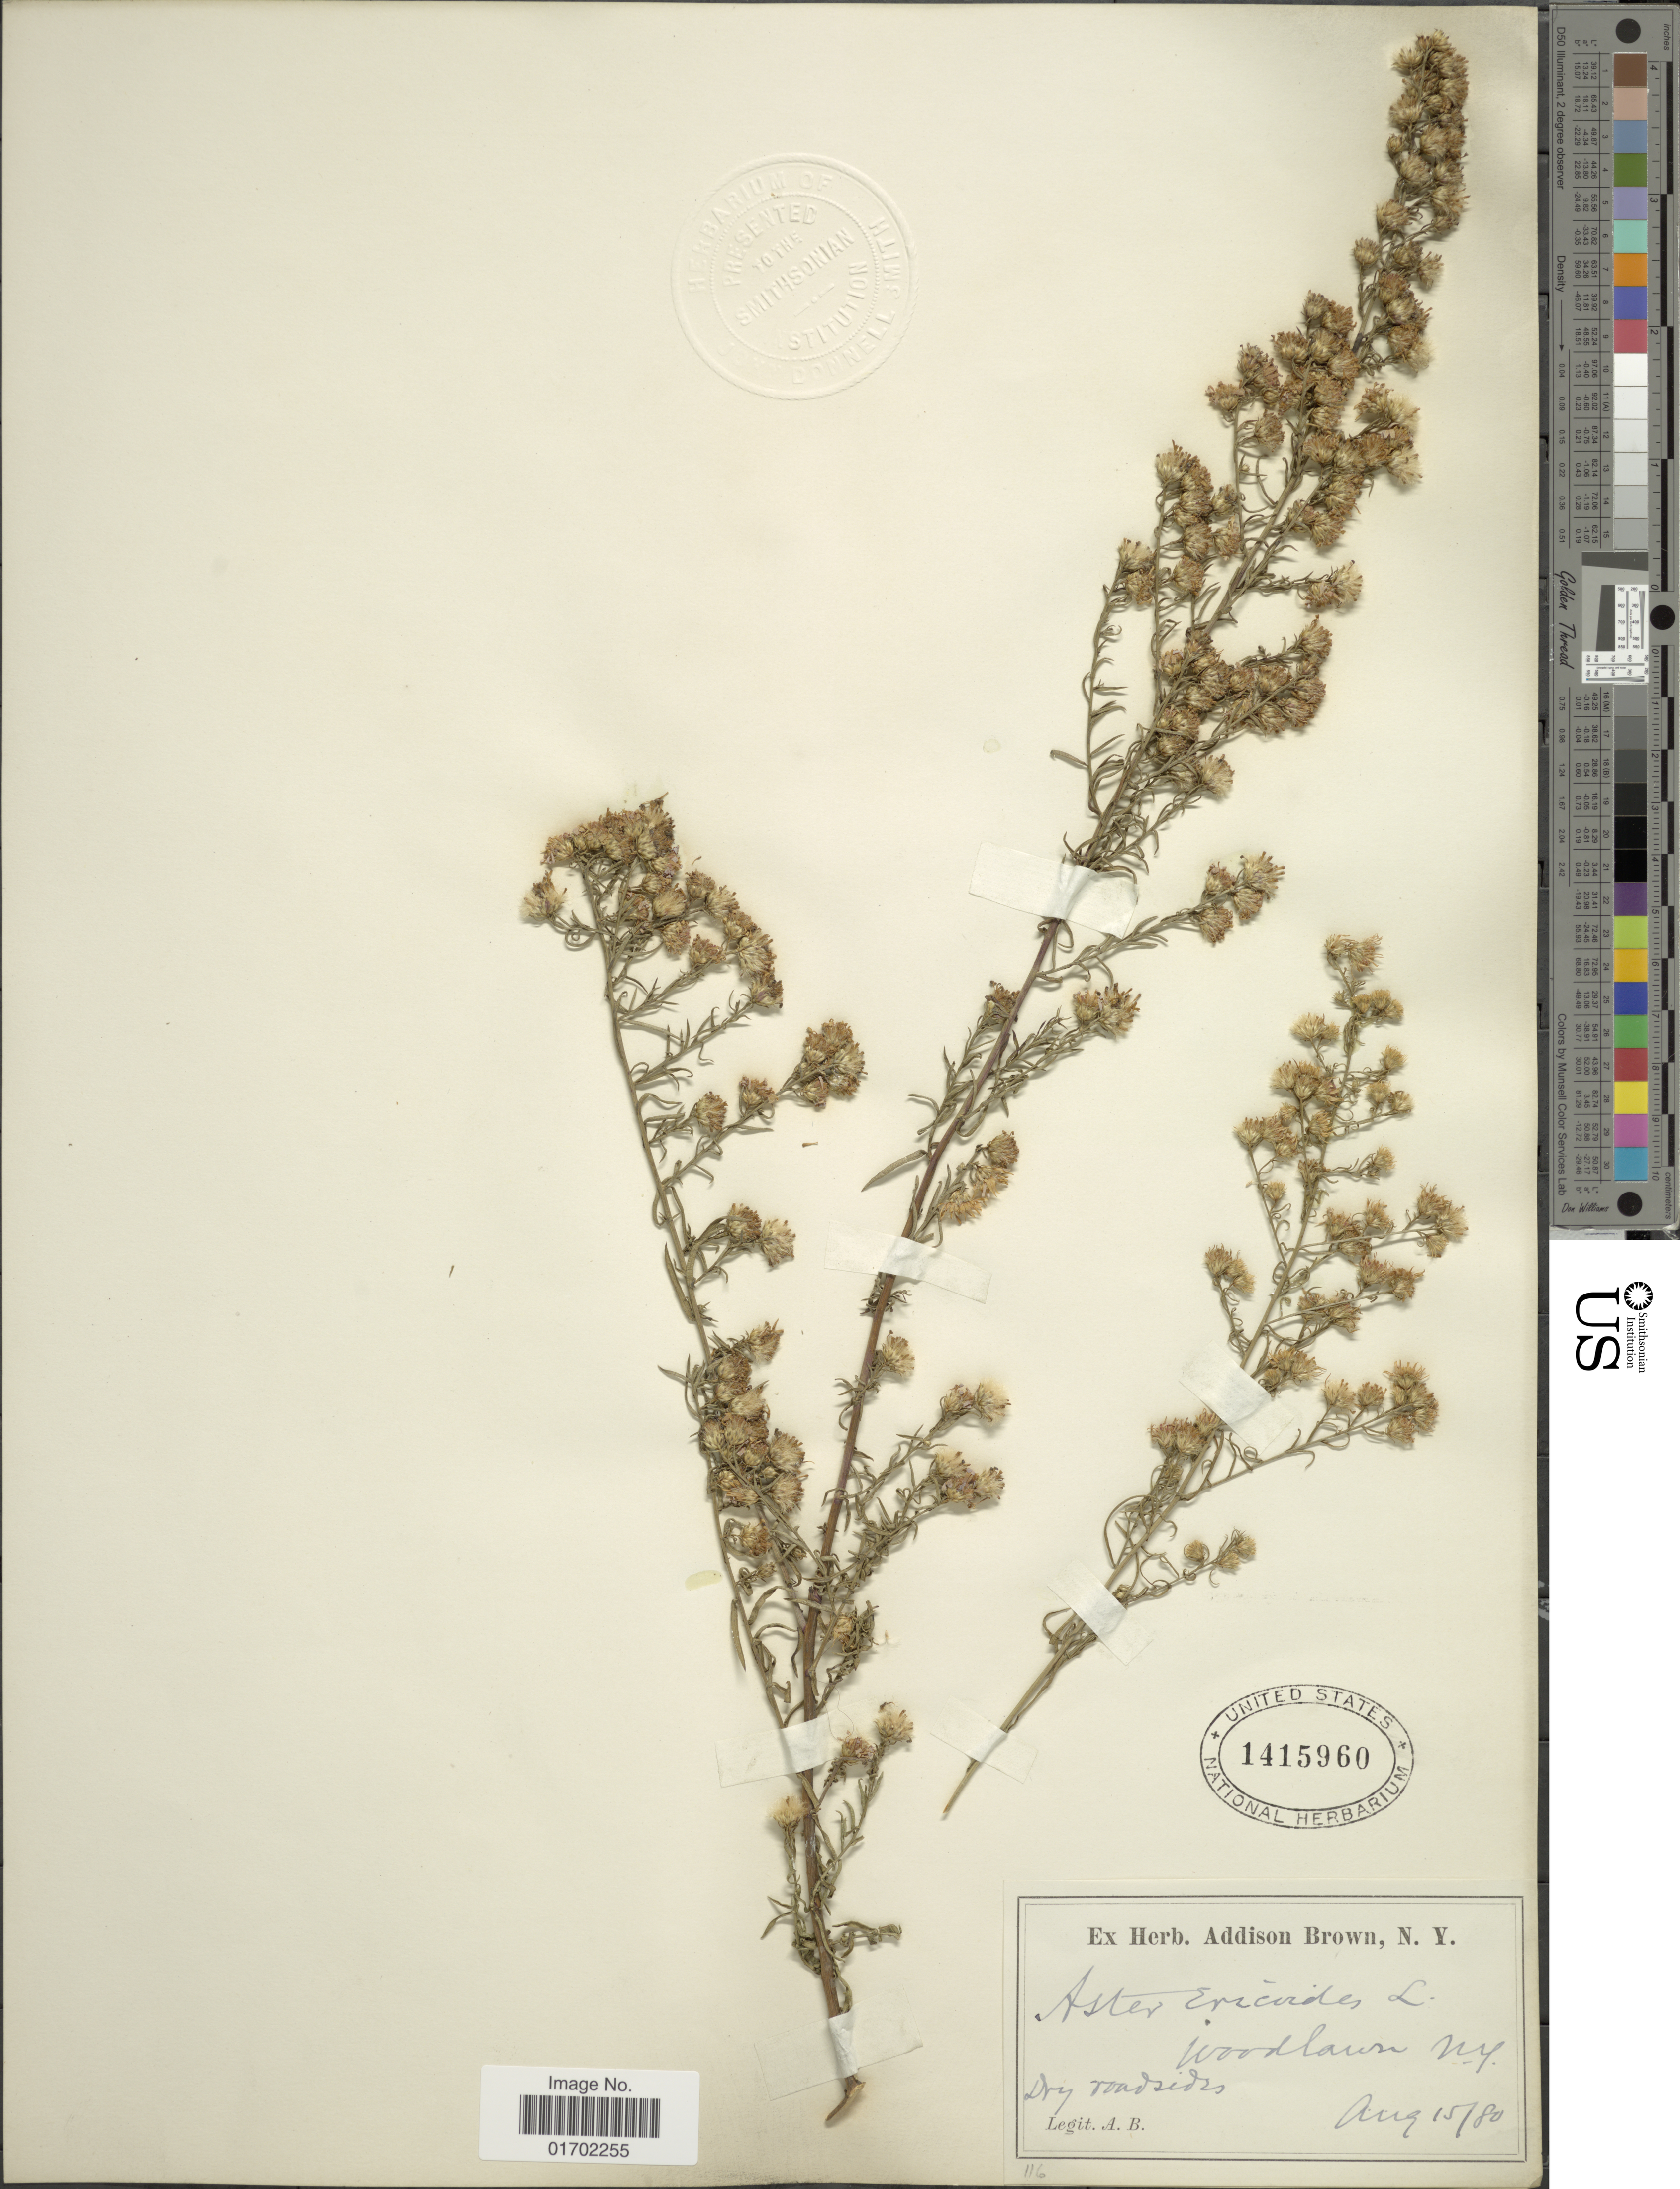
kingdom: Plantae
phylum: Tracheophyta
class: Magnoliopsida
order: Asterales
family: Asteraceae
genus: Symphyotrichum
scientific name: Symphyotrichum pilosum var. pilosum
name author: (Willd.) G.L. Nesom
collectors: A. Brown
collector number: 116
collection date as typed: Transcribed d/m/y: 15/8/80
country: United States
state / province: New York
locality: Woodlawn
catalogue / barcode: US 1415960